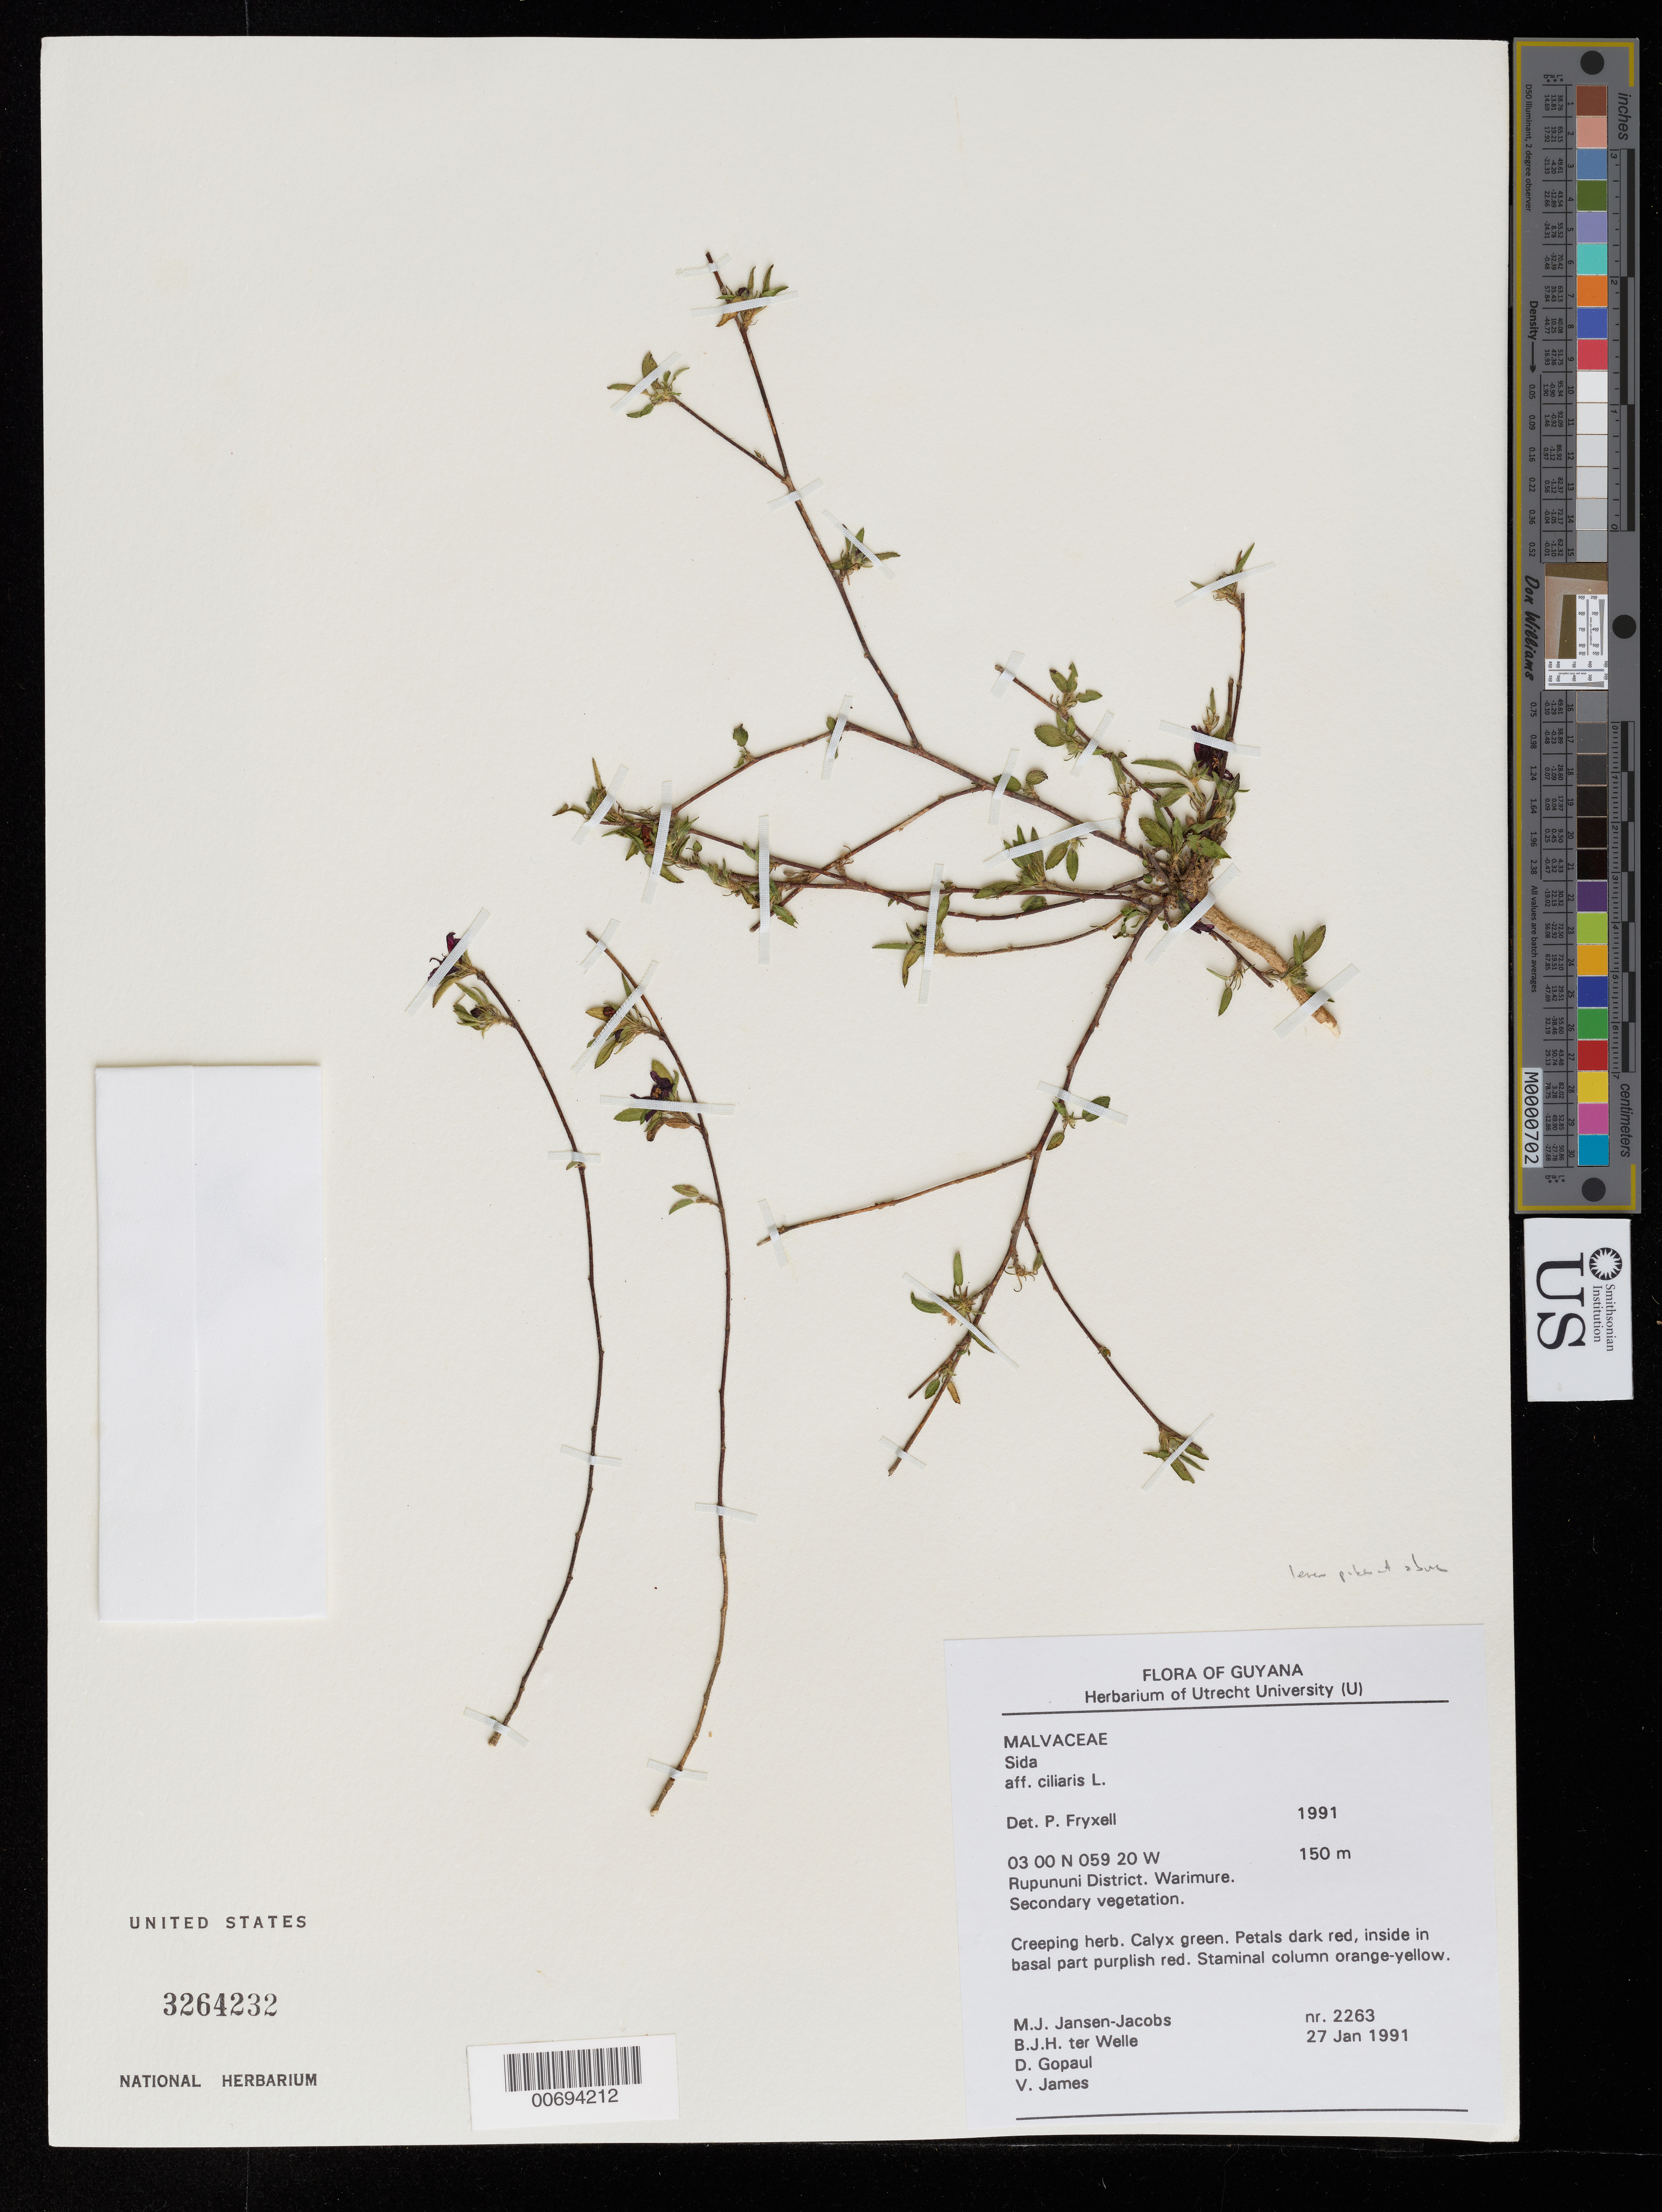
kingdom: Plantae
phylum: Tracheophyta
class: Magnoliopsida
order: Malvales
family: Malvaceae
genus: Sida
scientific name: Sida ciliaris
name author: L.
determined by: Fryxell, Paul A.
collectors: M. J. Jansen-Jacobs, B. Welle, D. Gopaul & V. James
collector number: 2263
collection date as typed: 27-Jan-91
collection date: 1991-01-27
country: Guyana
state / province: U. Takutu-U. Essequibo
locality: Warimure, eastern Kanuku Mts., Rupununi District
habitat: Secondary vegetation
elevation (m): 150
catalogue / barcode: US 3264232